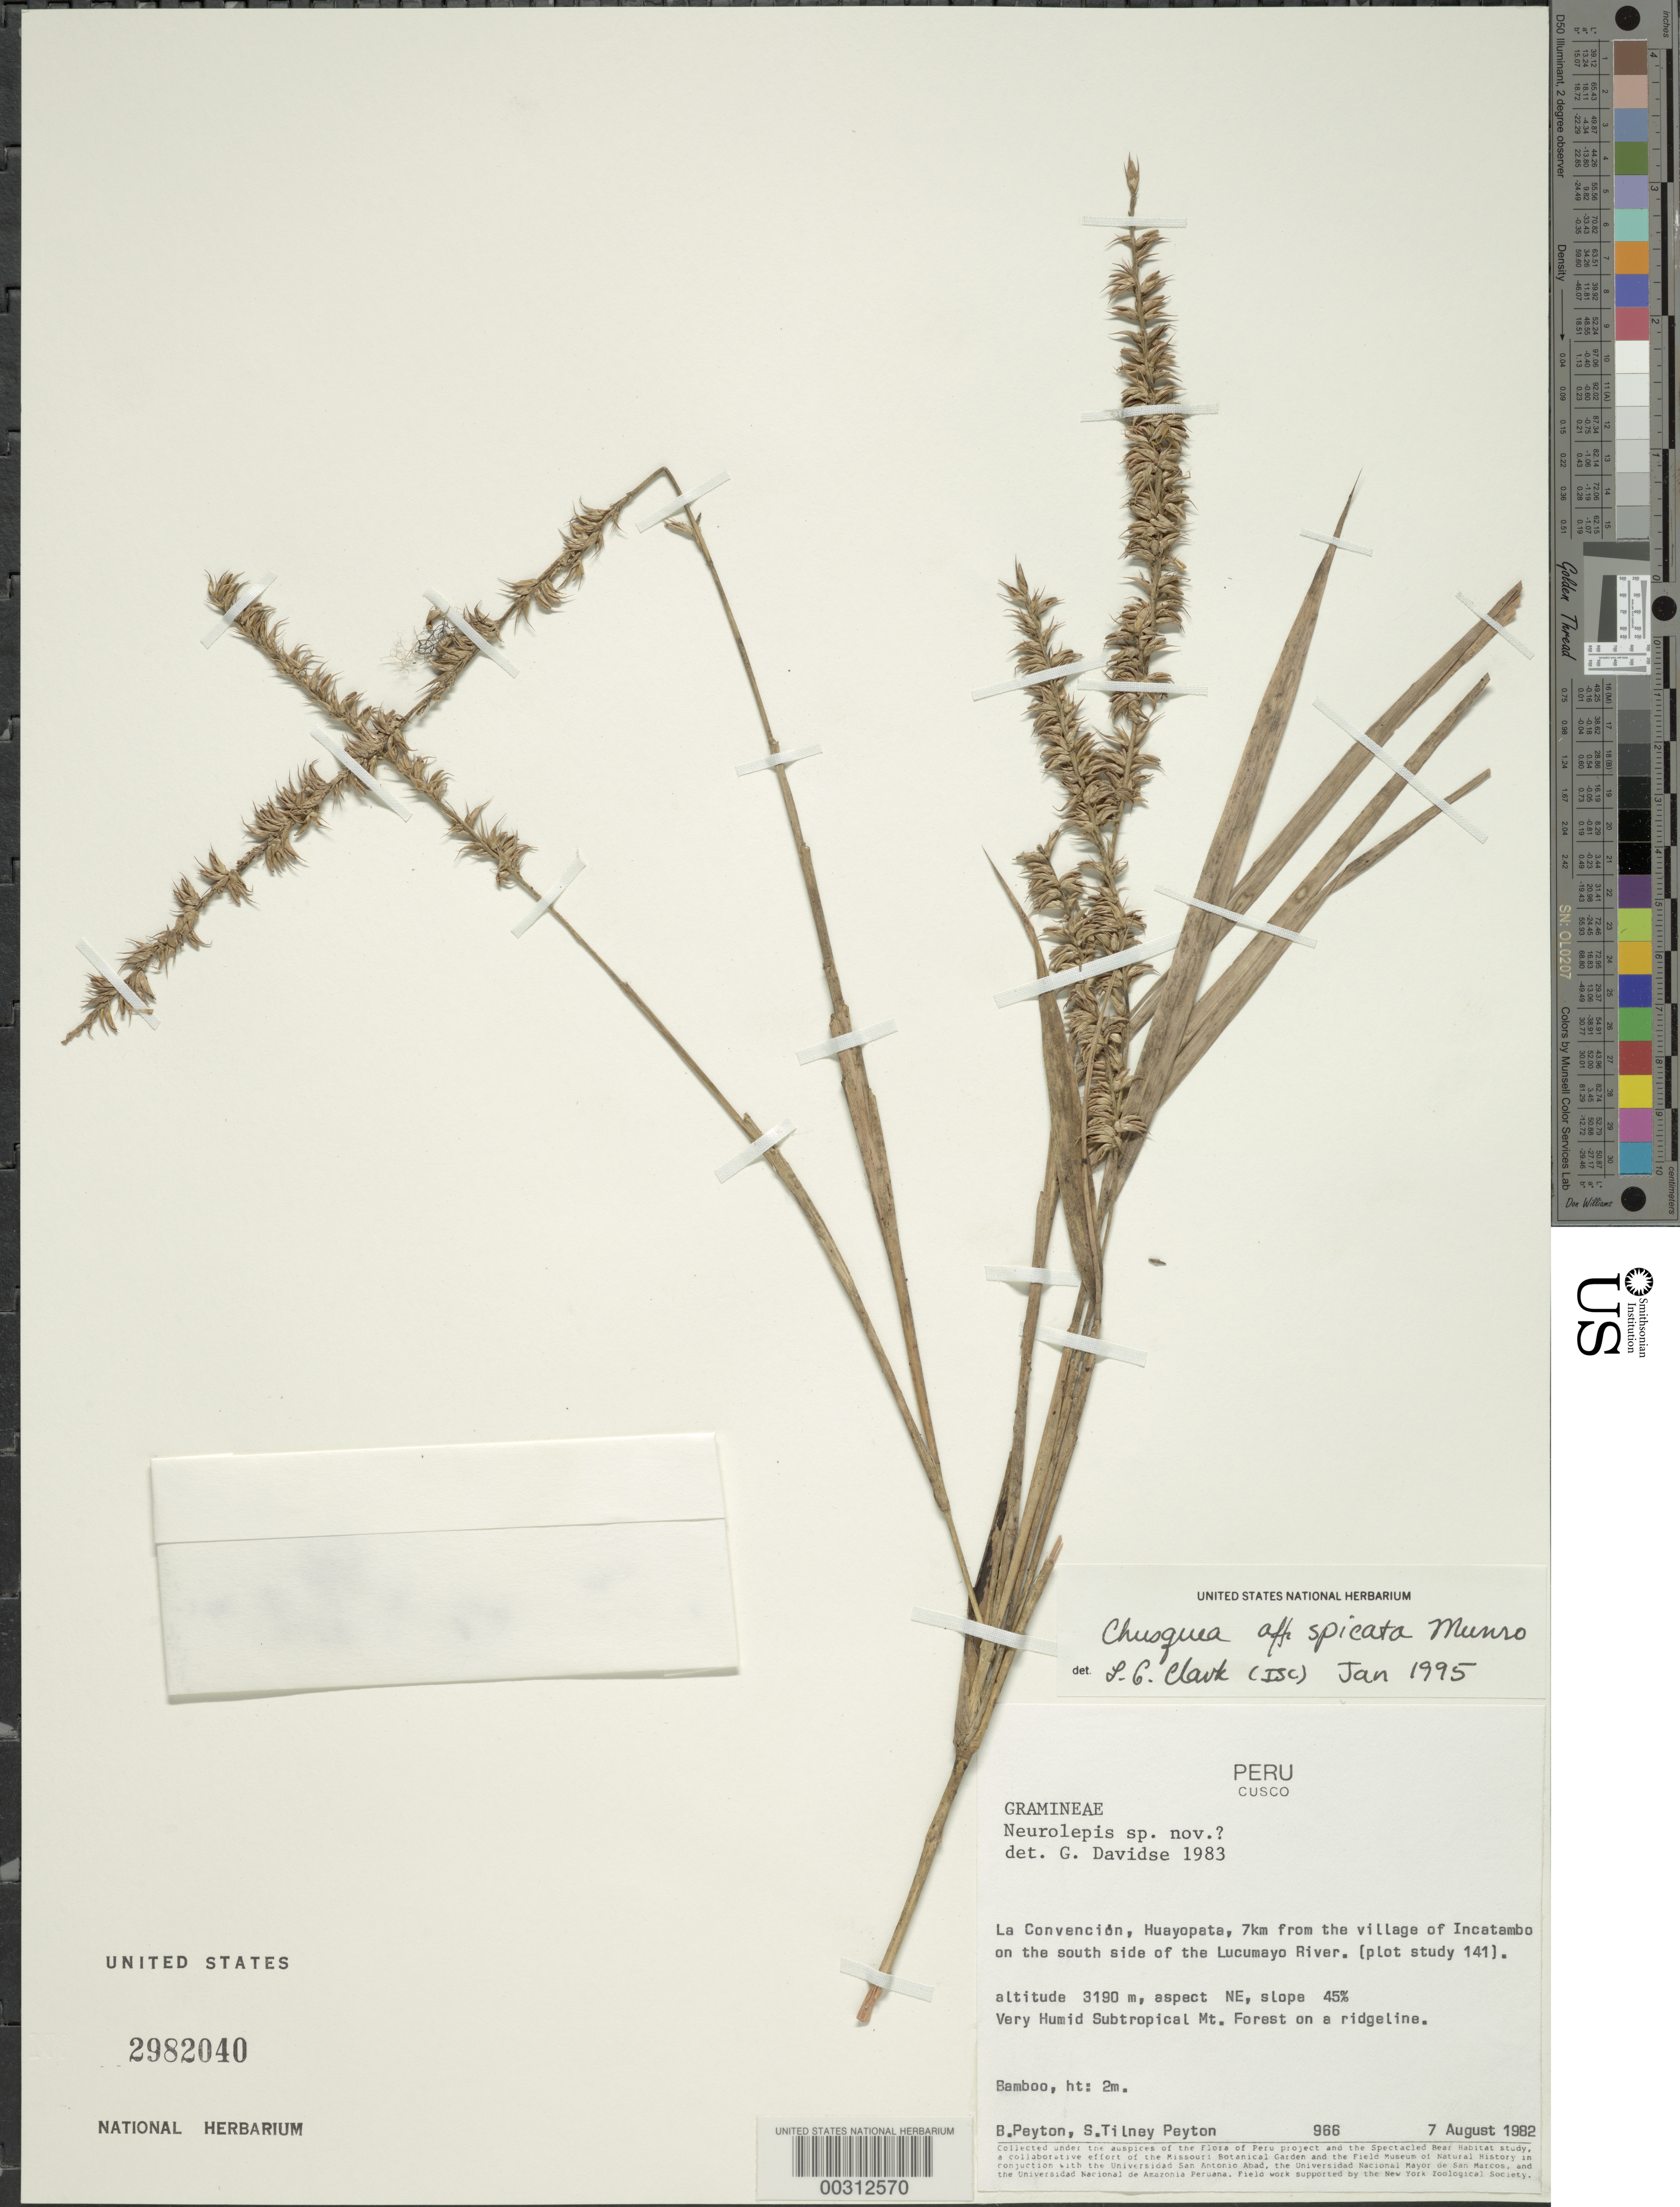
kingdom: Plantae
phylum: Tracheophyta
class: Liliopsida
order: Poales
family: Poaceae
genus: Chusquea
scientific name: Chusquea spicata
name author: Munro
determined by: Clark, Lynn G., (ISC), Iowa State University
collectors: B. Peyton & S. Peyton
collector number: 966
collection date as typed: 07 Aug 1982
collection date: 1982-08-07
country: Peru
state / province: Cusco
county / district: La Convención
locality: La Convención, Huayopata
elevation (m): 3190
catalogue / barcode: US 2982040